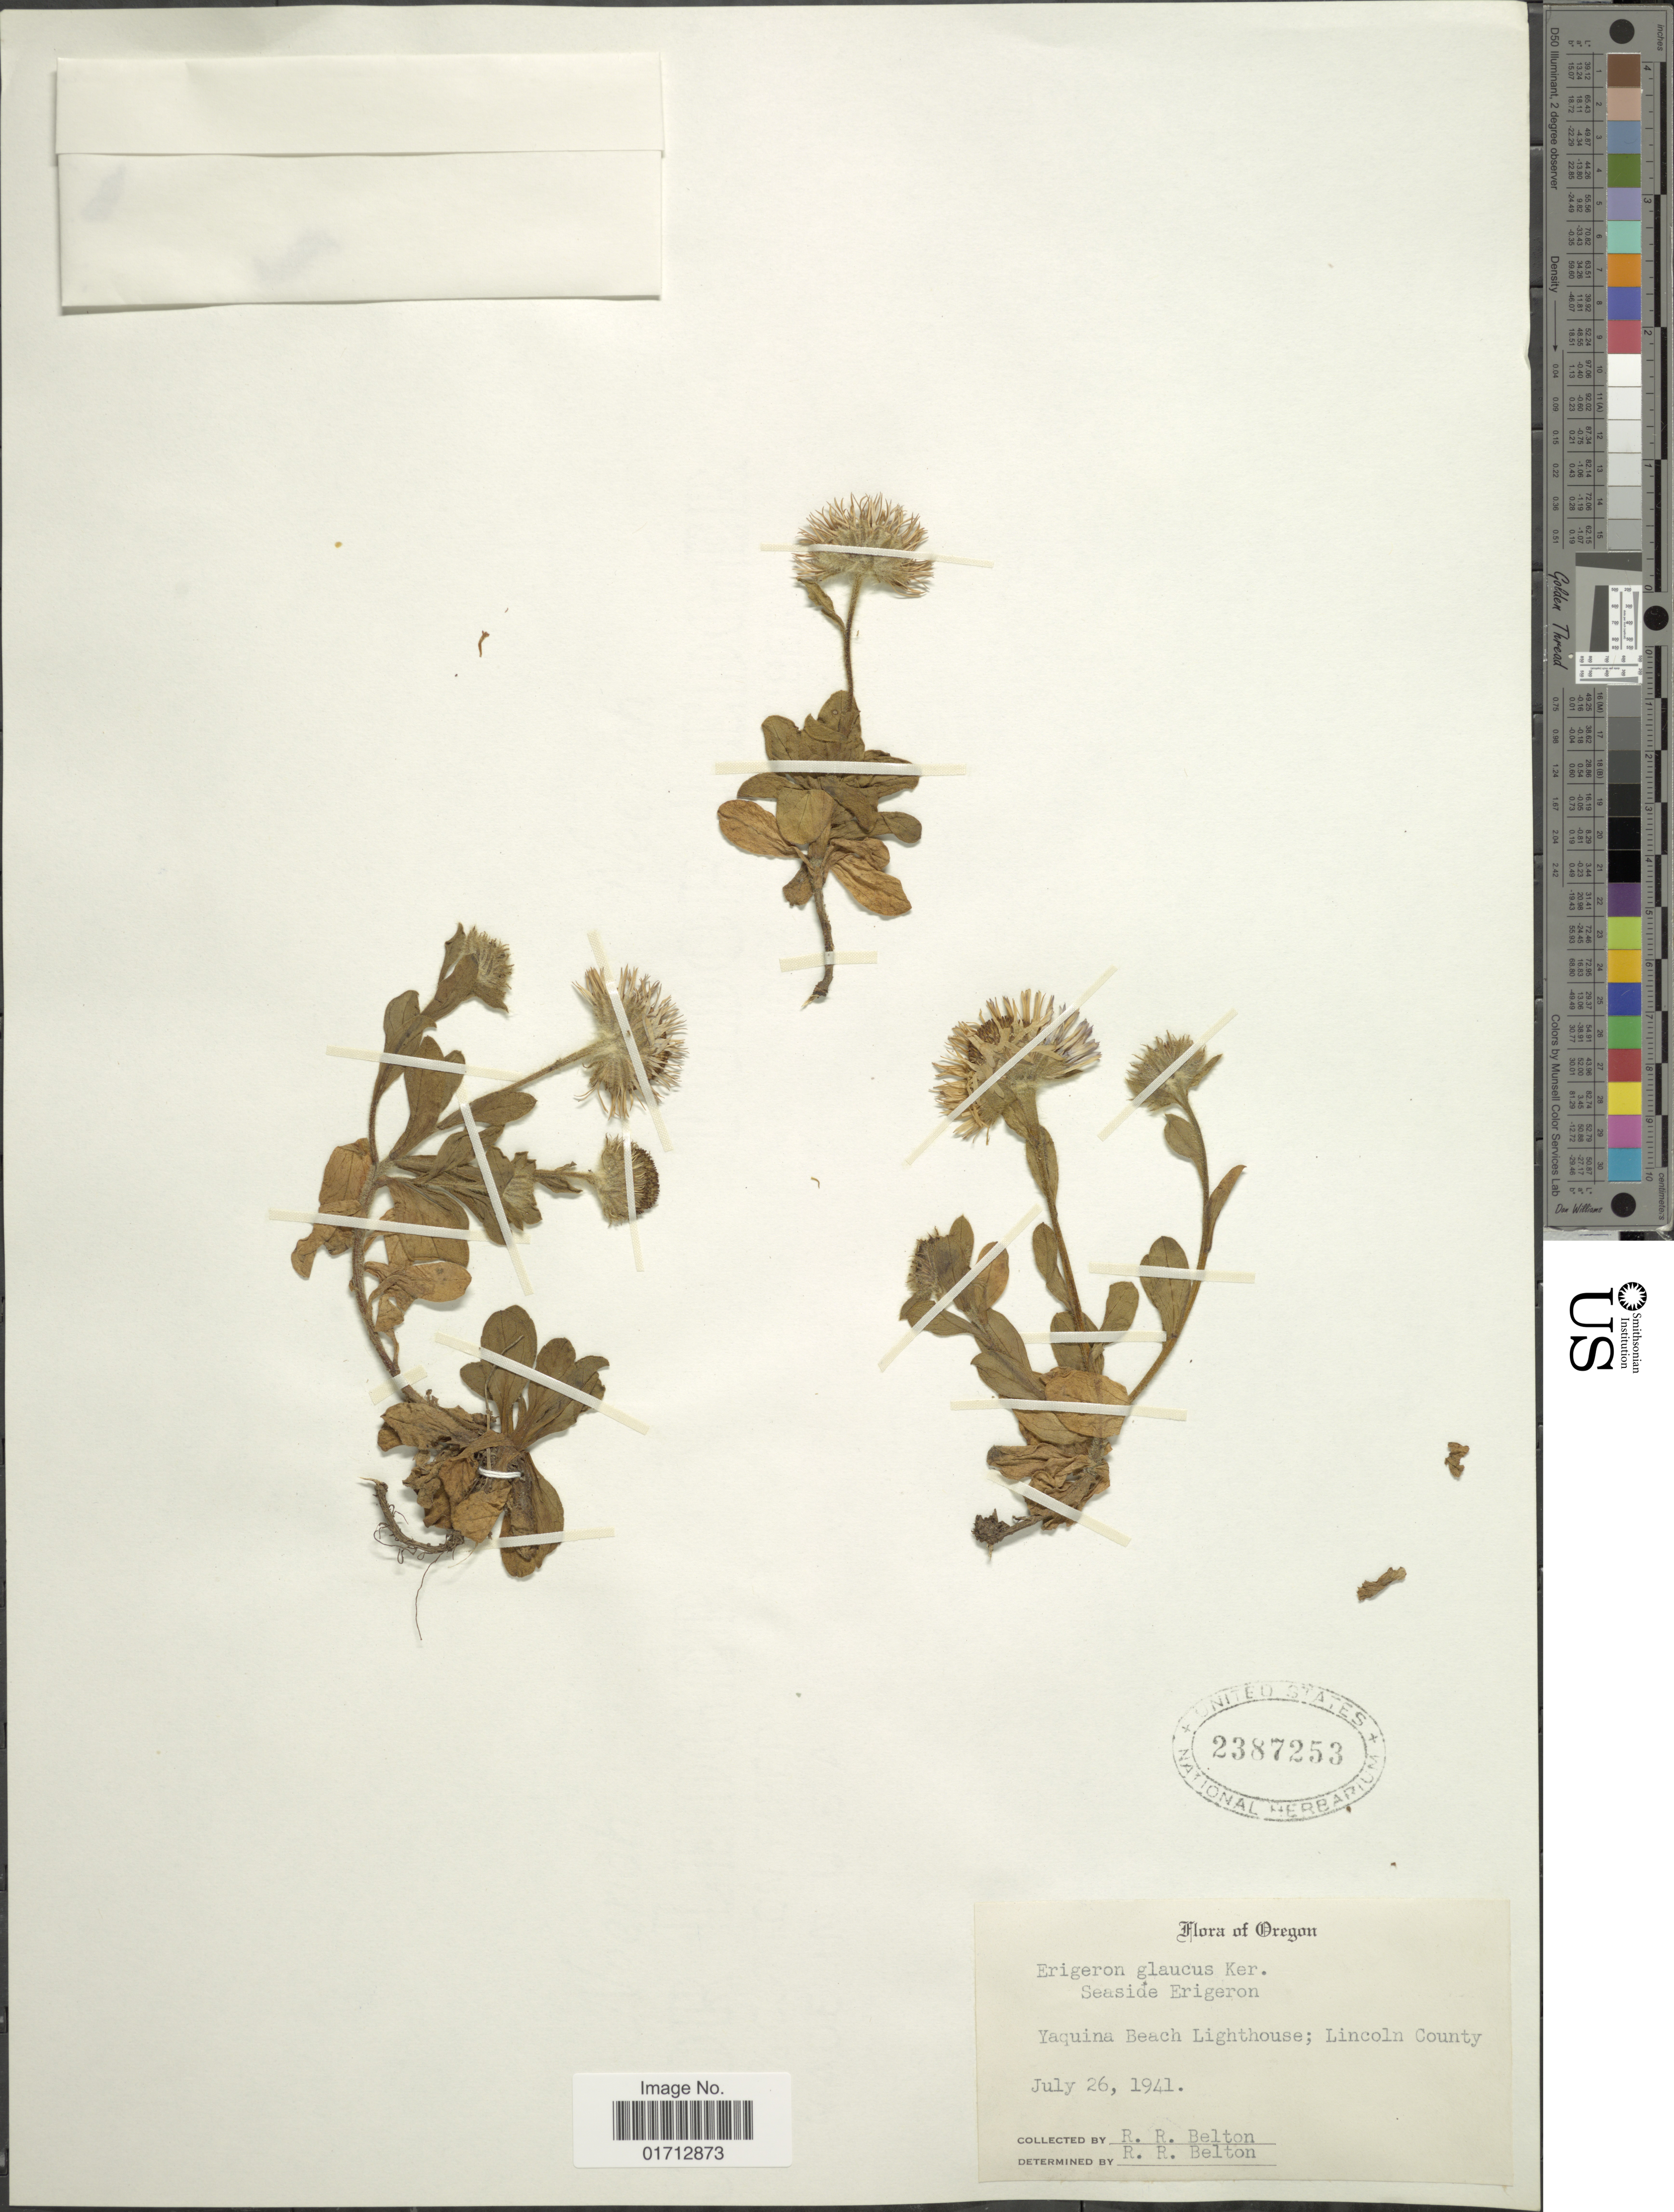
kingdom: Plantae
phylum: Tracheophyta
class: Magnoliopsida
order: Asterales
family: Asteraceae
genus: Erigeron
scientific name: Erigeron glaucus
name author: Ker Gawl.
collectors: R. Belton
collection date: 1941-07-26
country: United States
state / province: Oregon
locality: Yaquina Beach Lighthouse; Lincoln County.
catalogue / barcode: US 2387253